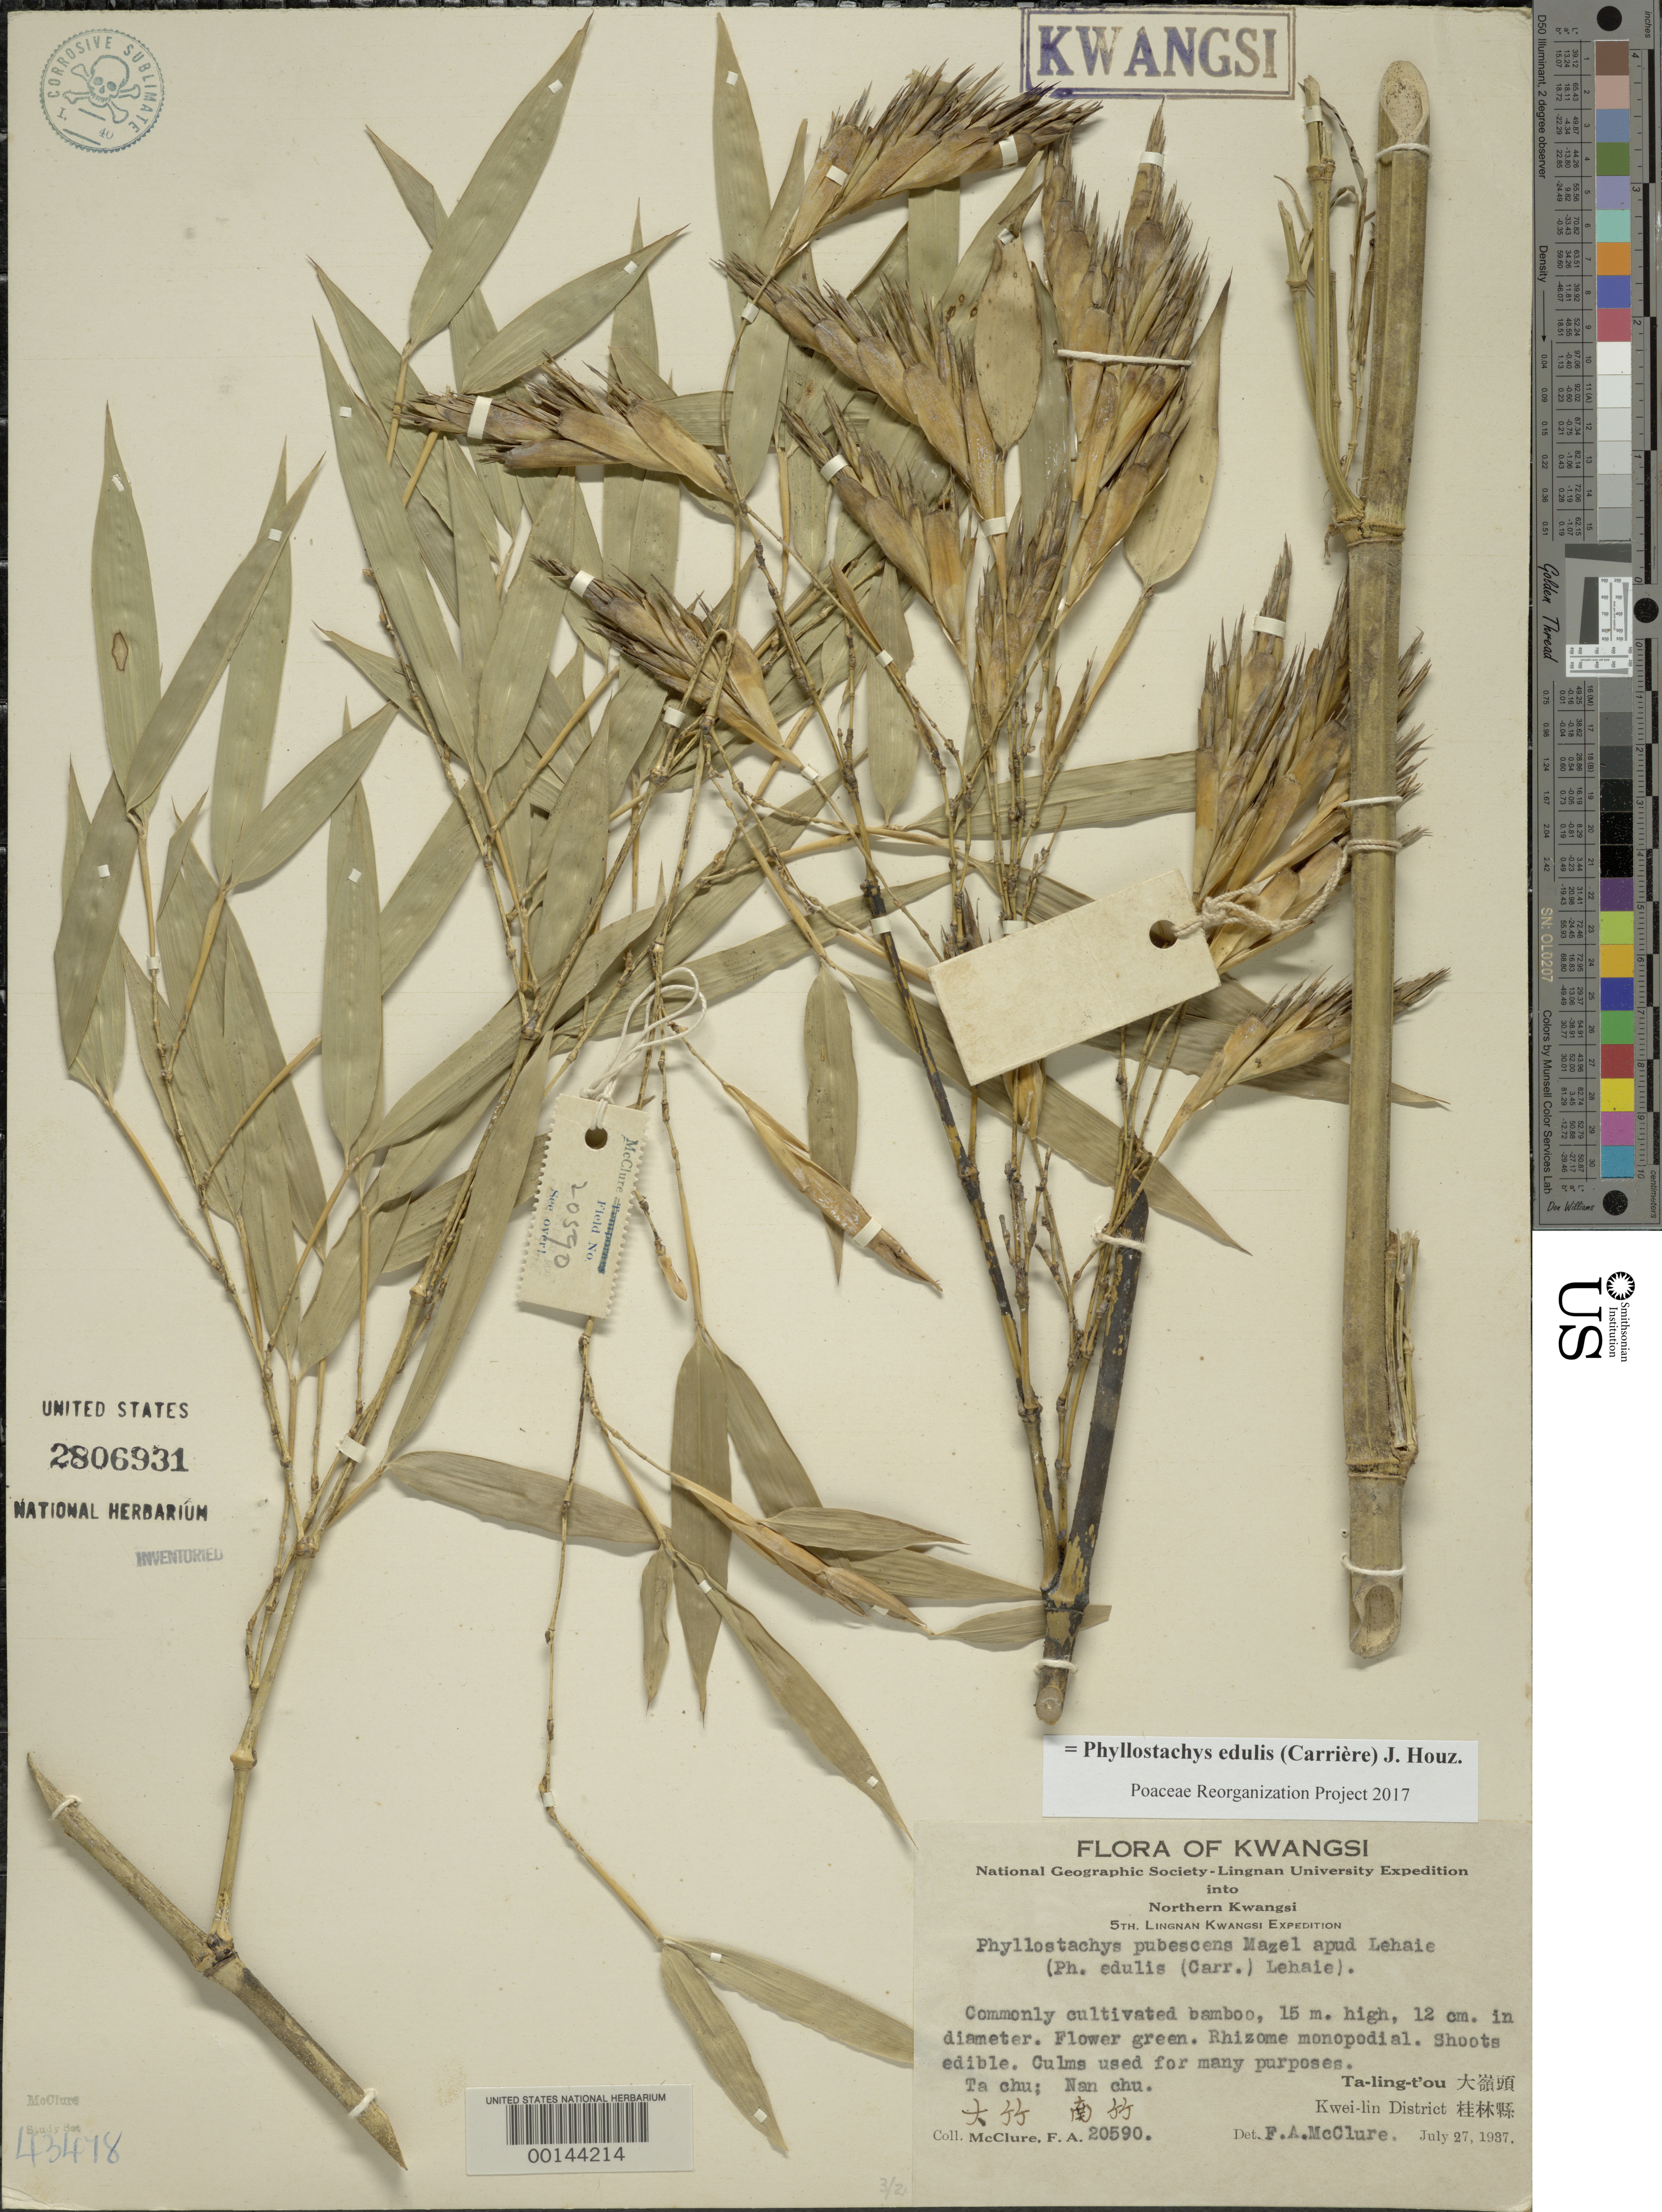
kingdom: Plantae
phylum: Tracheophyta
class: Liliopsida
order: Poales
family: Poaceae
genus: Phyllostachys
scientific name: Phyllostachys edulis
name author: (Carrière) J. Houz.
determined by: Poaceae Reorganization Project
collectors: F. A. McClure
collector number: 20590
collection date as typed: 27 Jul 1937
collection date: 1937-07-27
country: China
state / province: Jiangxi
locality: Kwei-lin, ta-ling-t'ou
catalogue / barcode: US 2806931